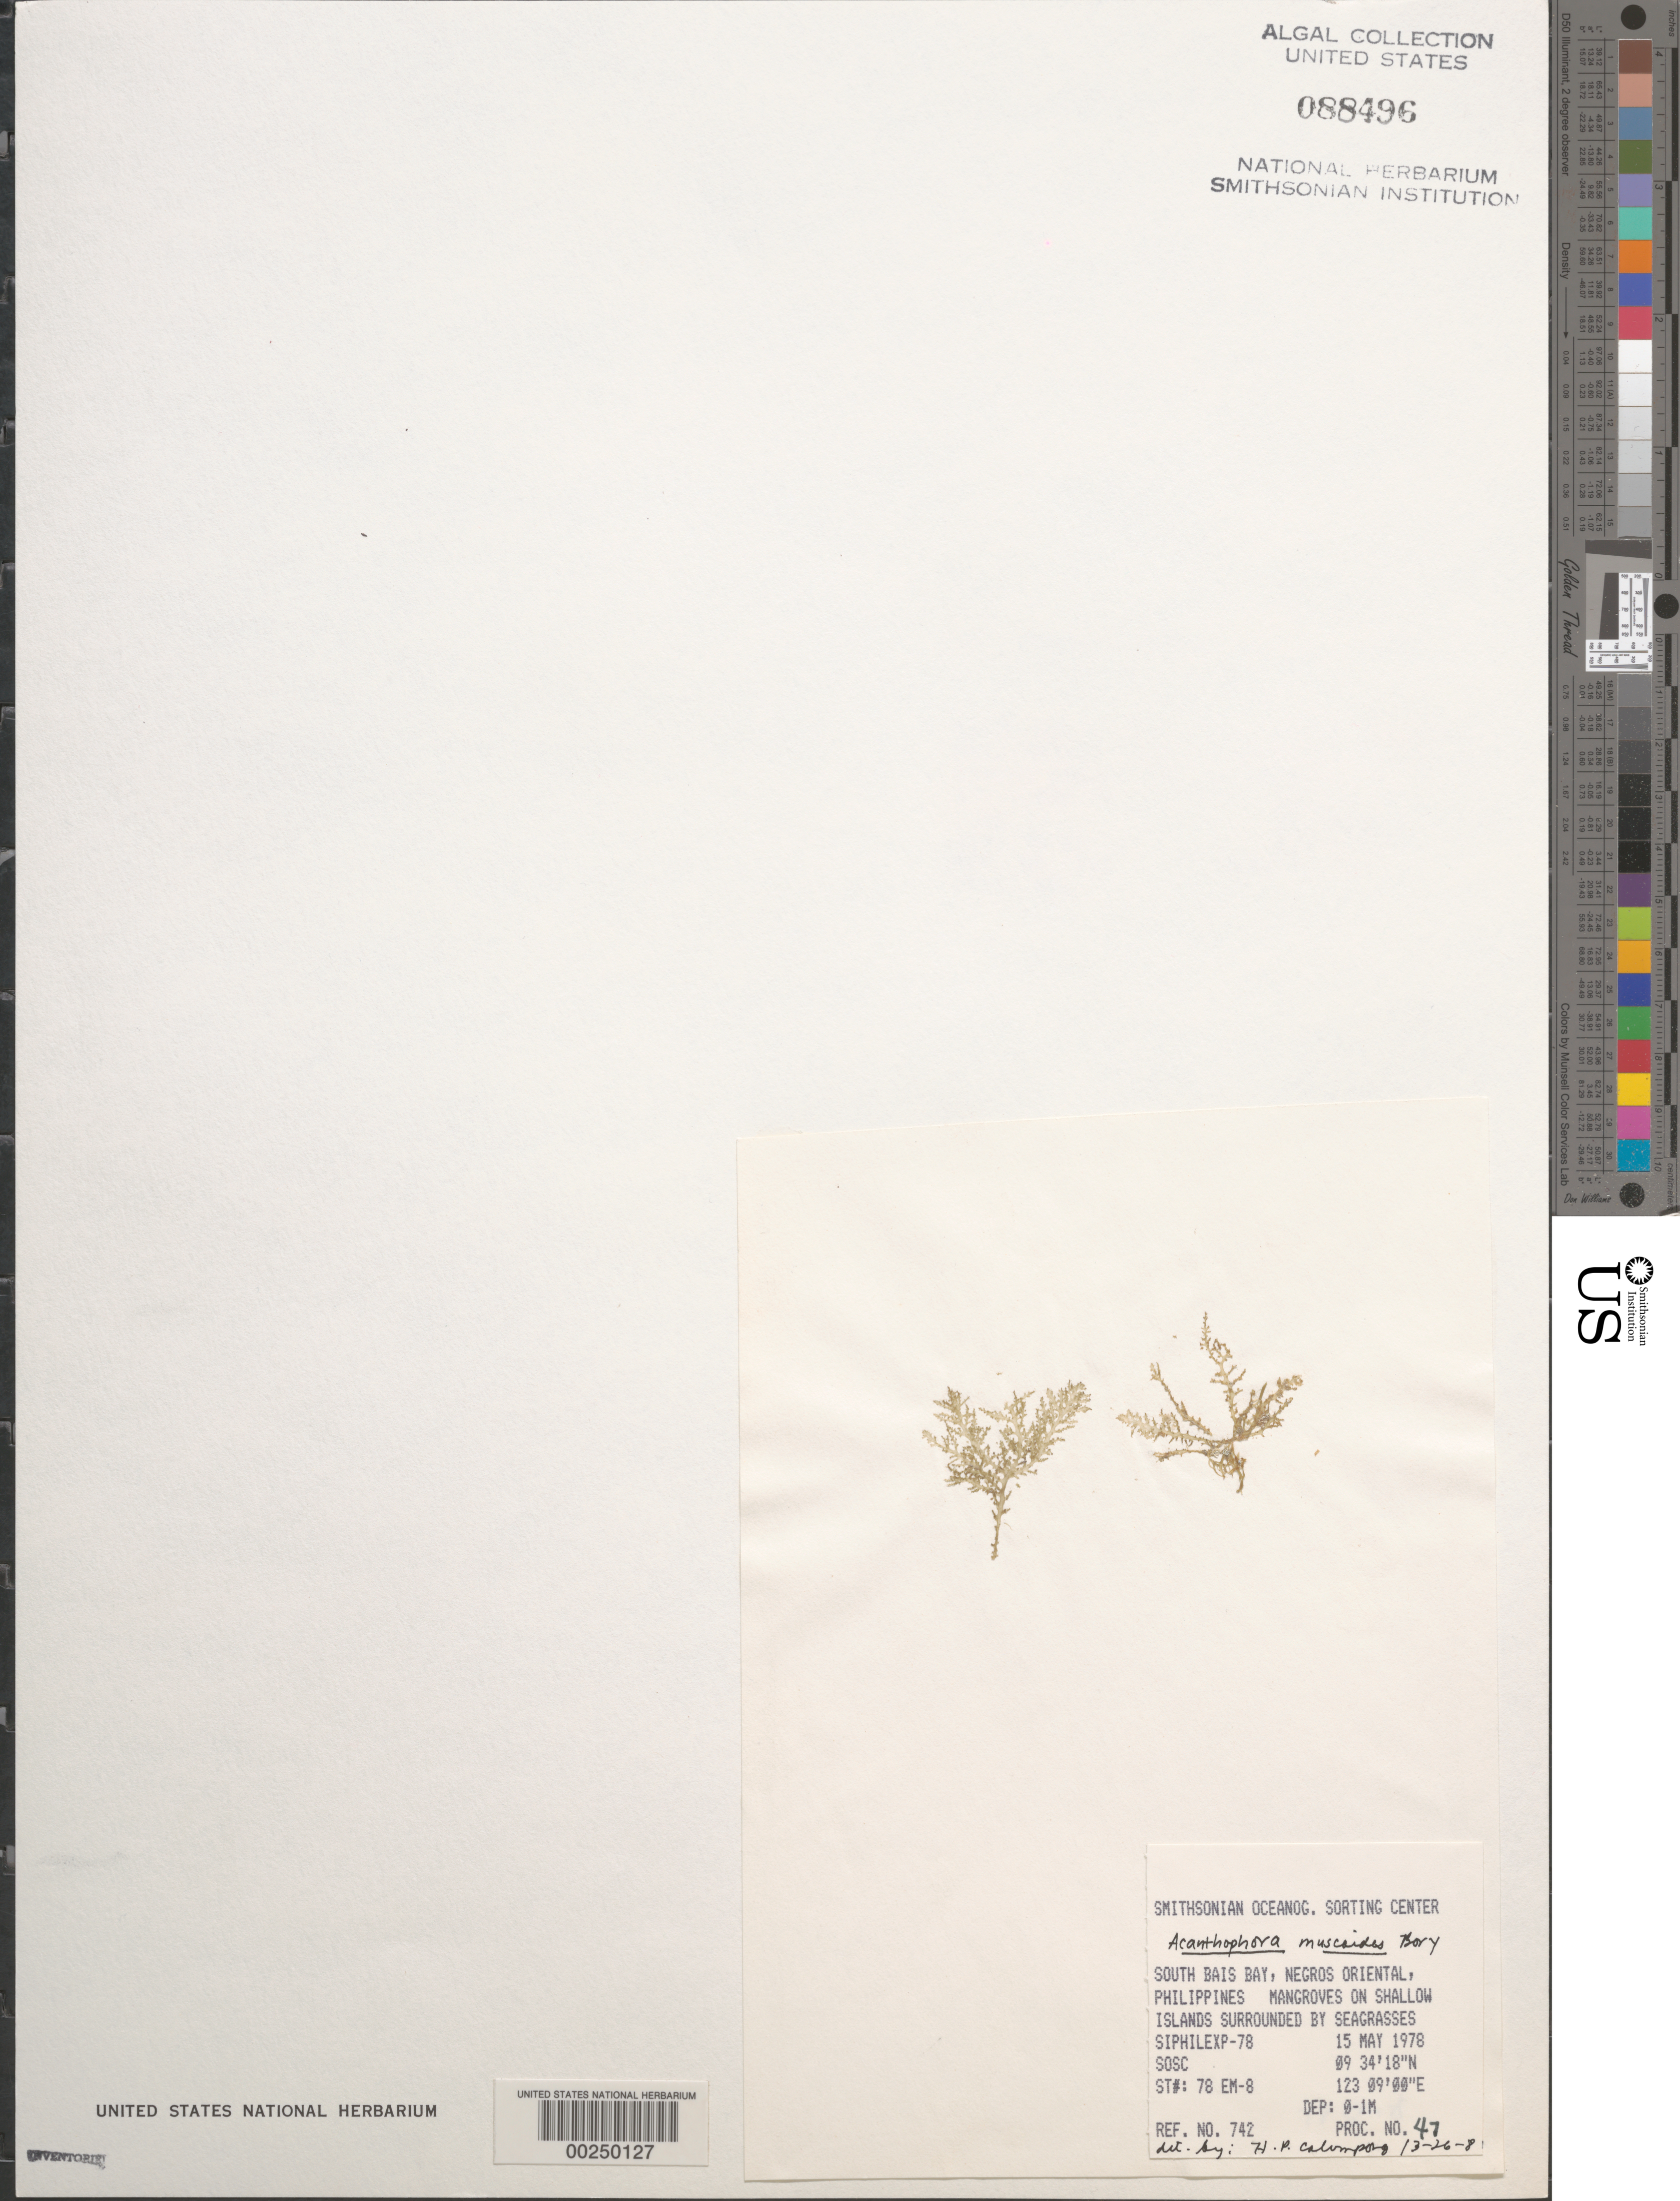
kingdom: Plantae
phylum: Rhodophyta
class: Florideophyceae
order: Ceramiales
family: Rhodomelaceae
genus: Acanthophora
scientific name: Acanthophora muscoides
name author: (C. Agardh) Bory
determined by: Calumpong, H. P.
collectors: SOSC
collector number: Station 78 Em-8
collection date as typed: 15 May 1978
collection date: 1978-05-15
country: Philippines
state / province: Central Visayas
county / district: Negros Oriental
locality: South bais bay, negros oriental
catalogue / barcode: US 88496